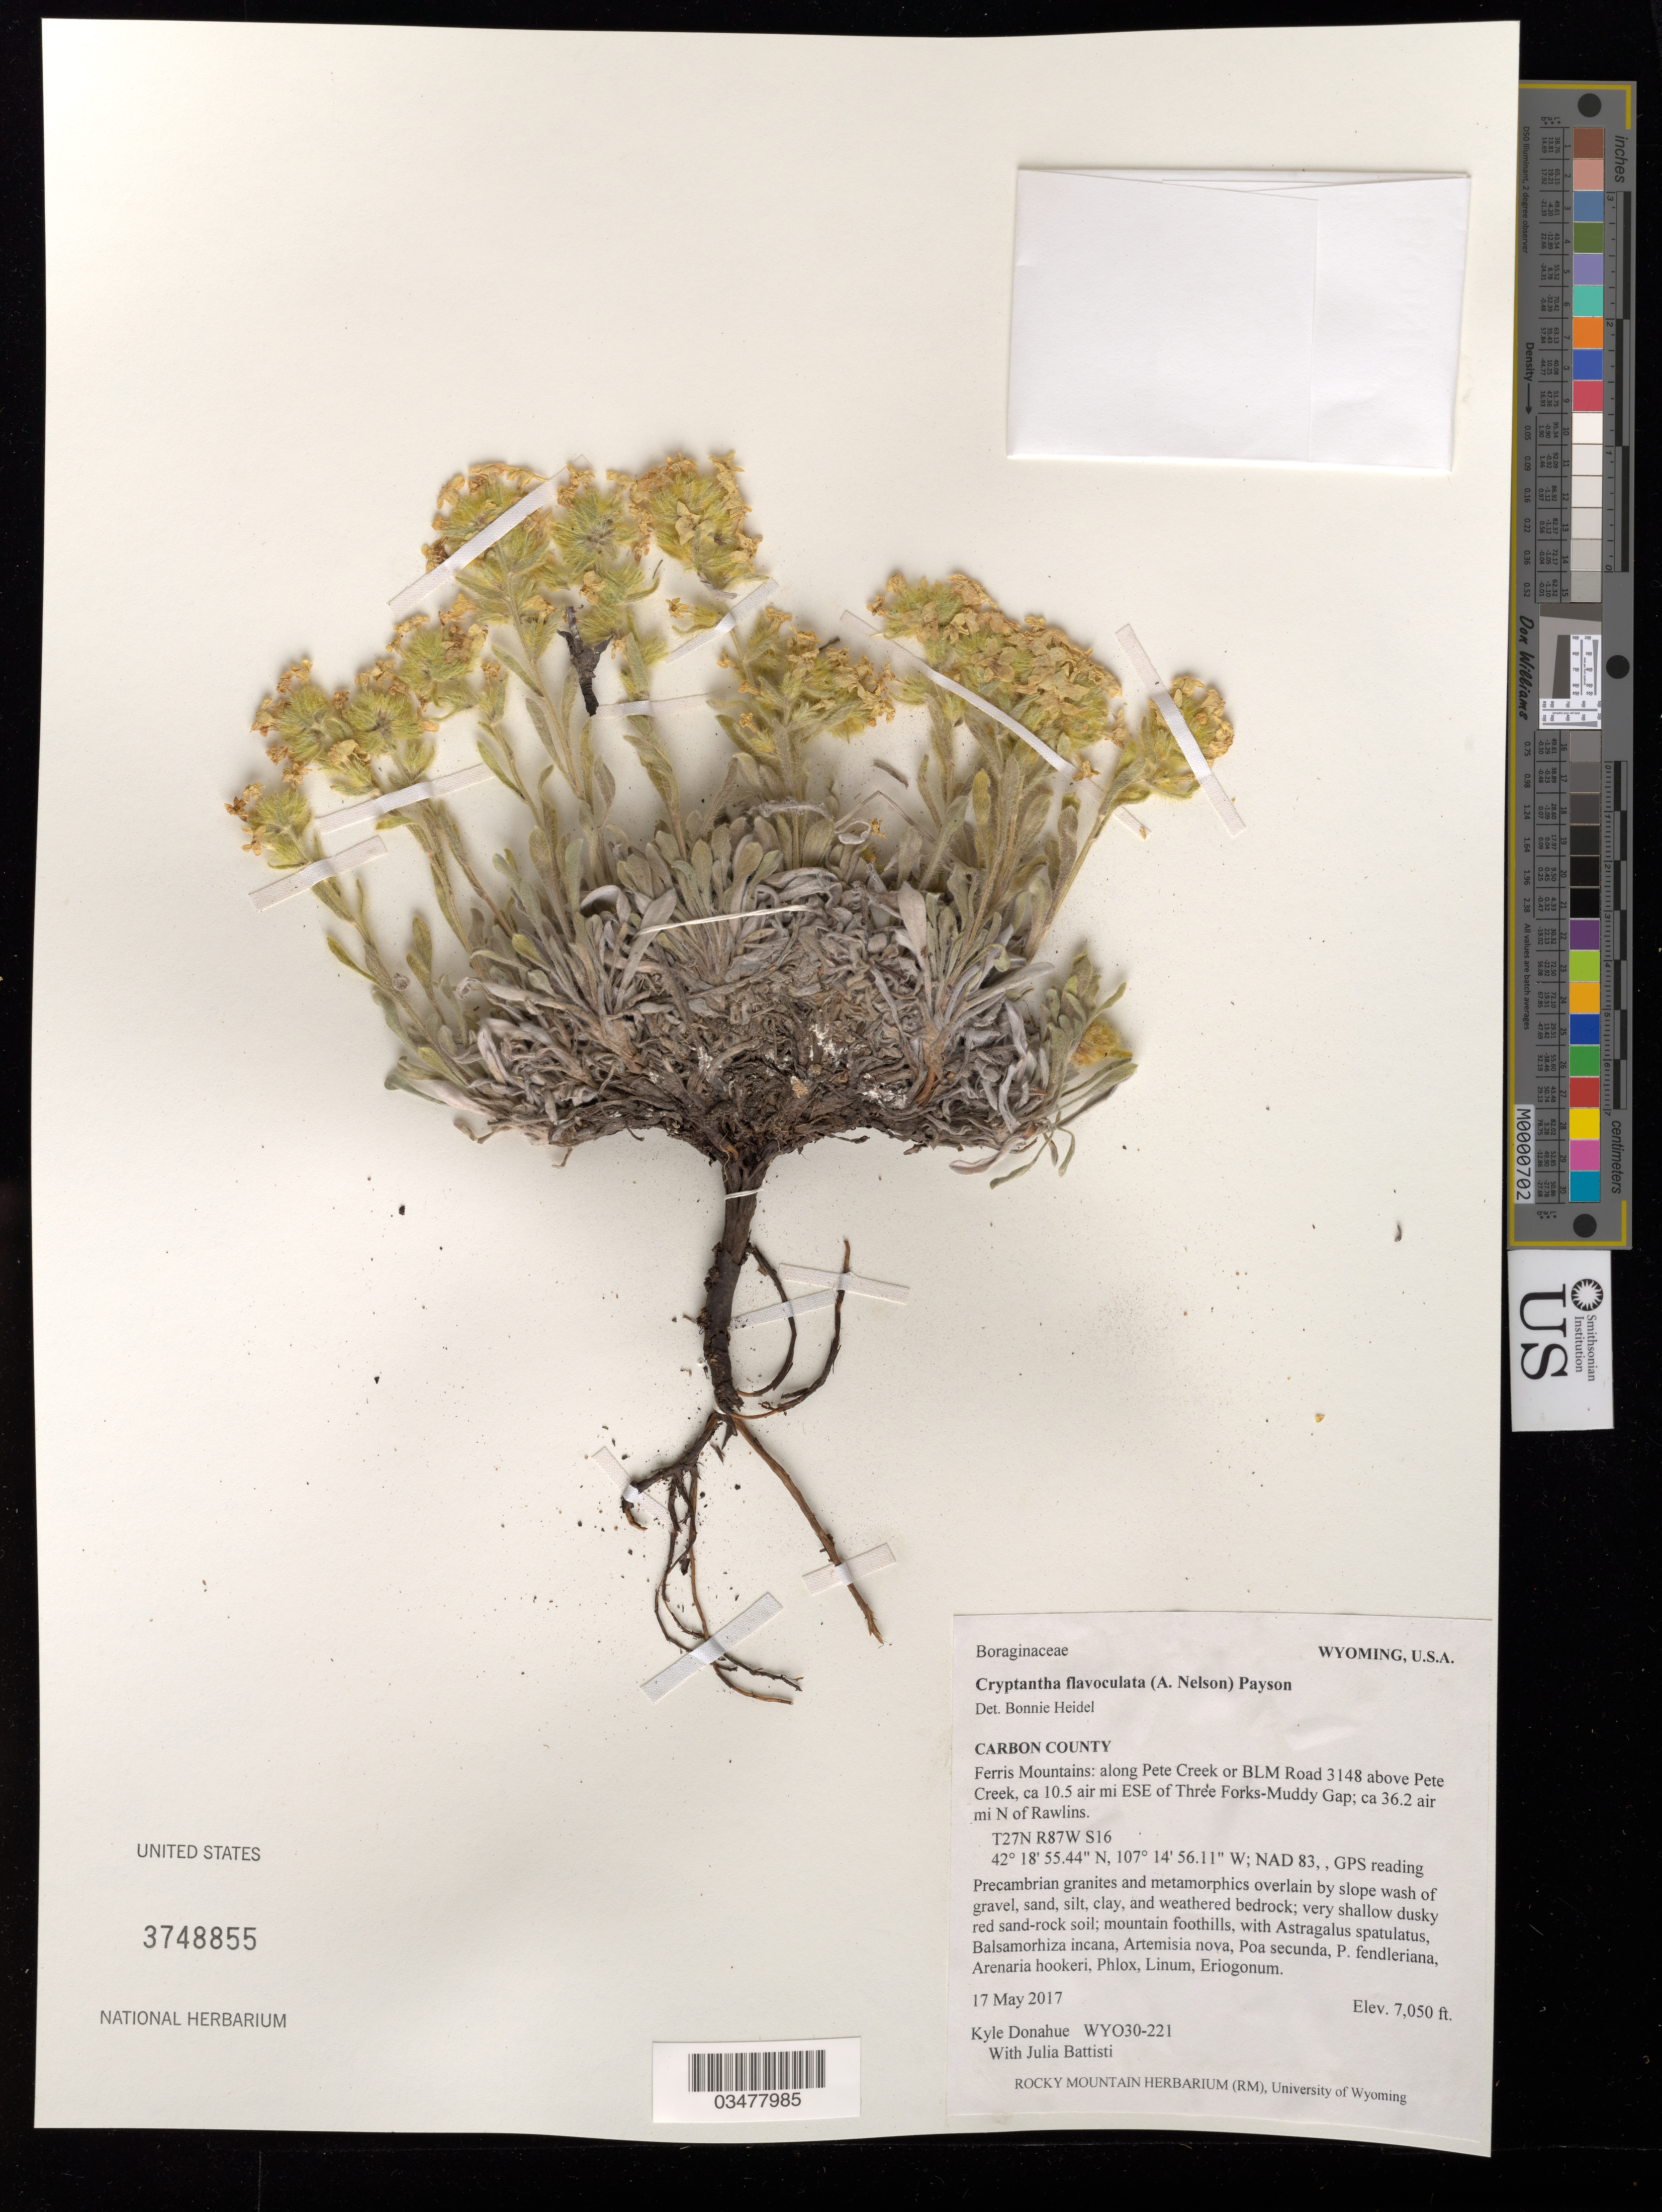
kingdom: Plantae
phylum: Tracheophyta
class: Magnoliopsida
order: Boraginales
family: Boraginaceae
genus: Cryptantha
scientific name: Cryptantha flavoculata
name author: (A. Nelson) Payson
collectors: K. Donahue & J. Battisti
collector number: WY030-221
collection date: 2017-05-17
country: United States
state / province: Wyoming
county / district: Carbon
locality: Ferris Mountains, Pete Creek Rd. T27N R87W S16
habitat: Very shallow, 10-14 inches. Wash of gravel, sand, silt, clay. With Astragalus spatulatus, Artemisia nova, Poa secunda, etc.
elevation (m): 2149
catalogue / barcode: US 3748855